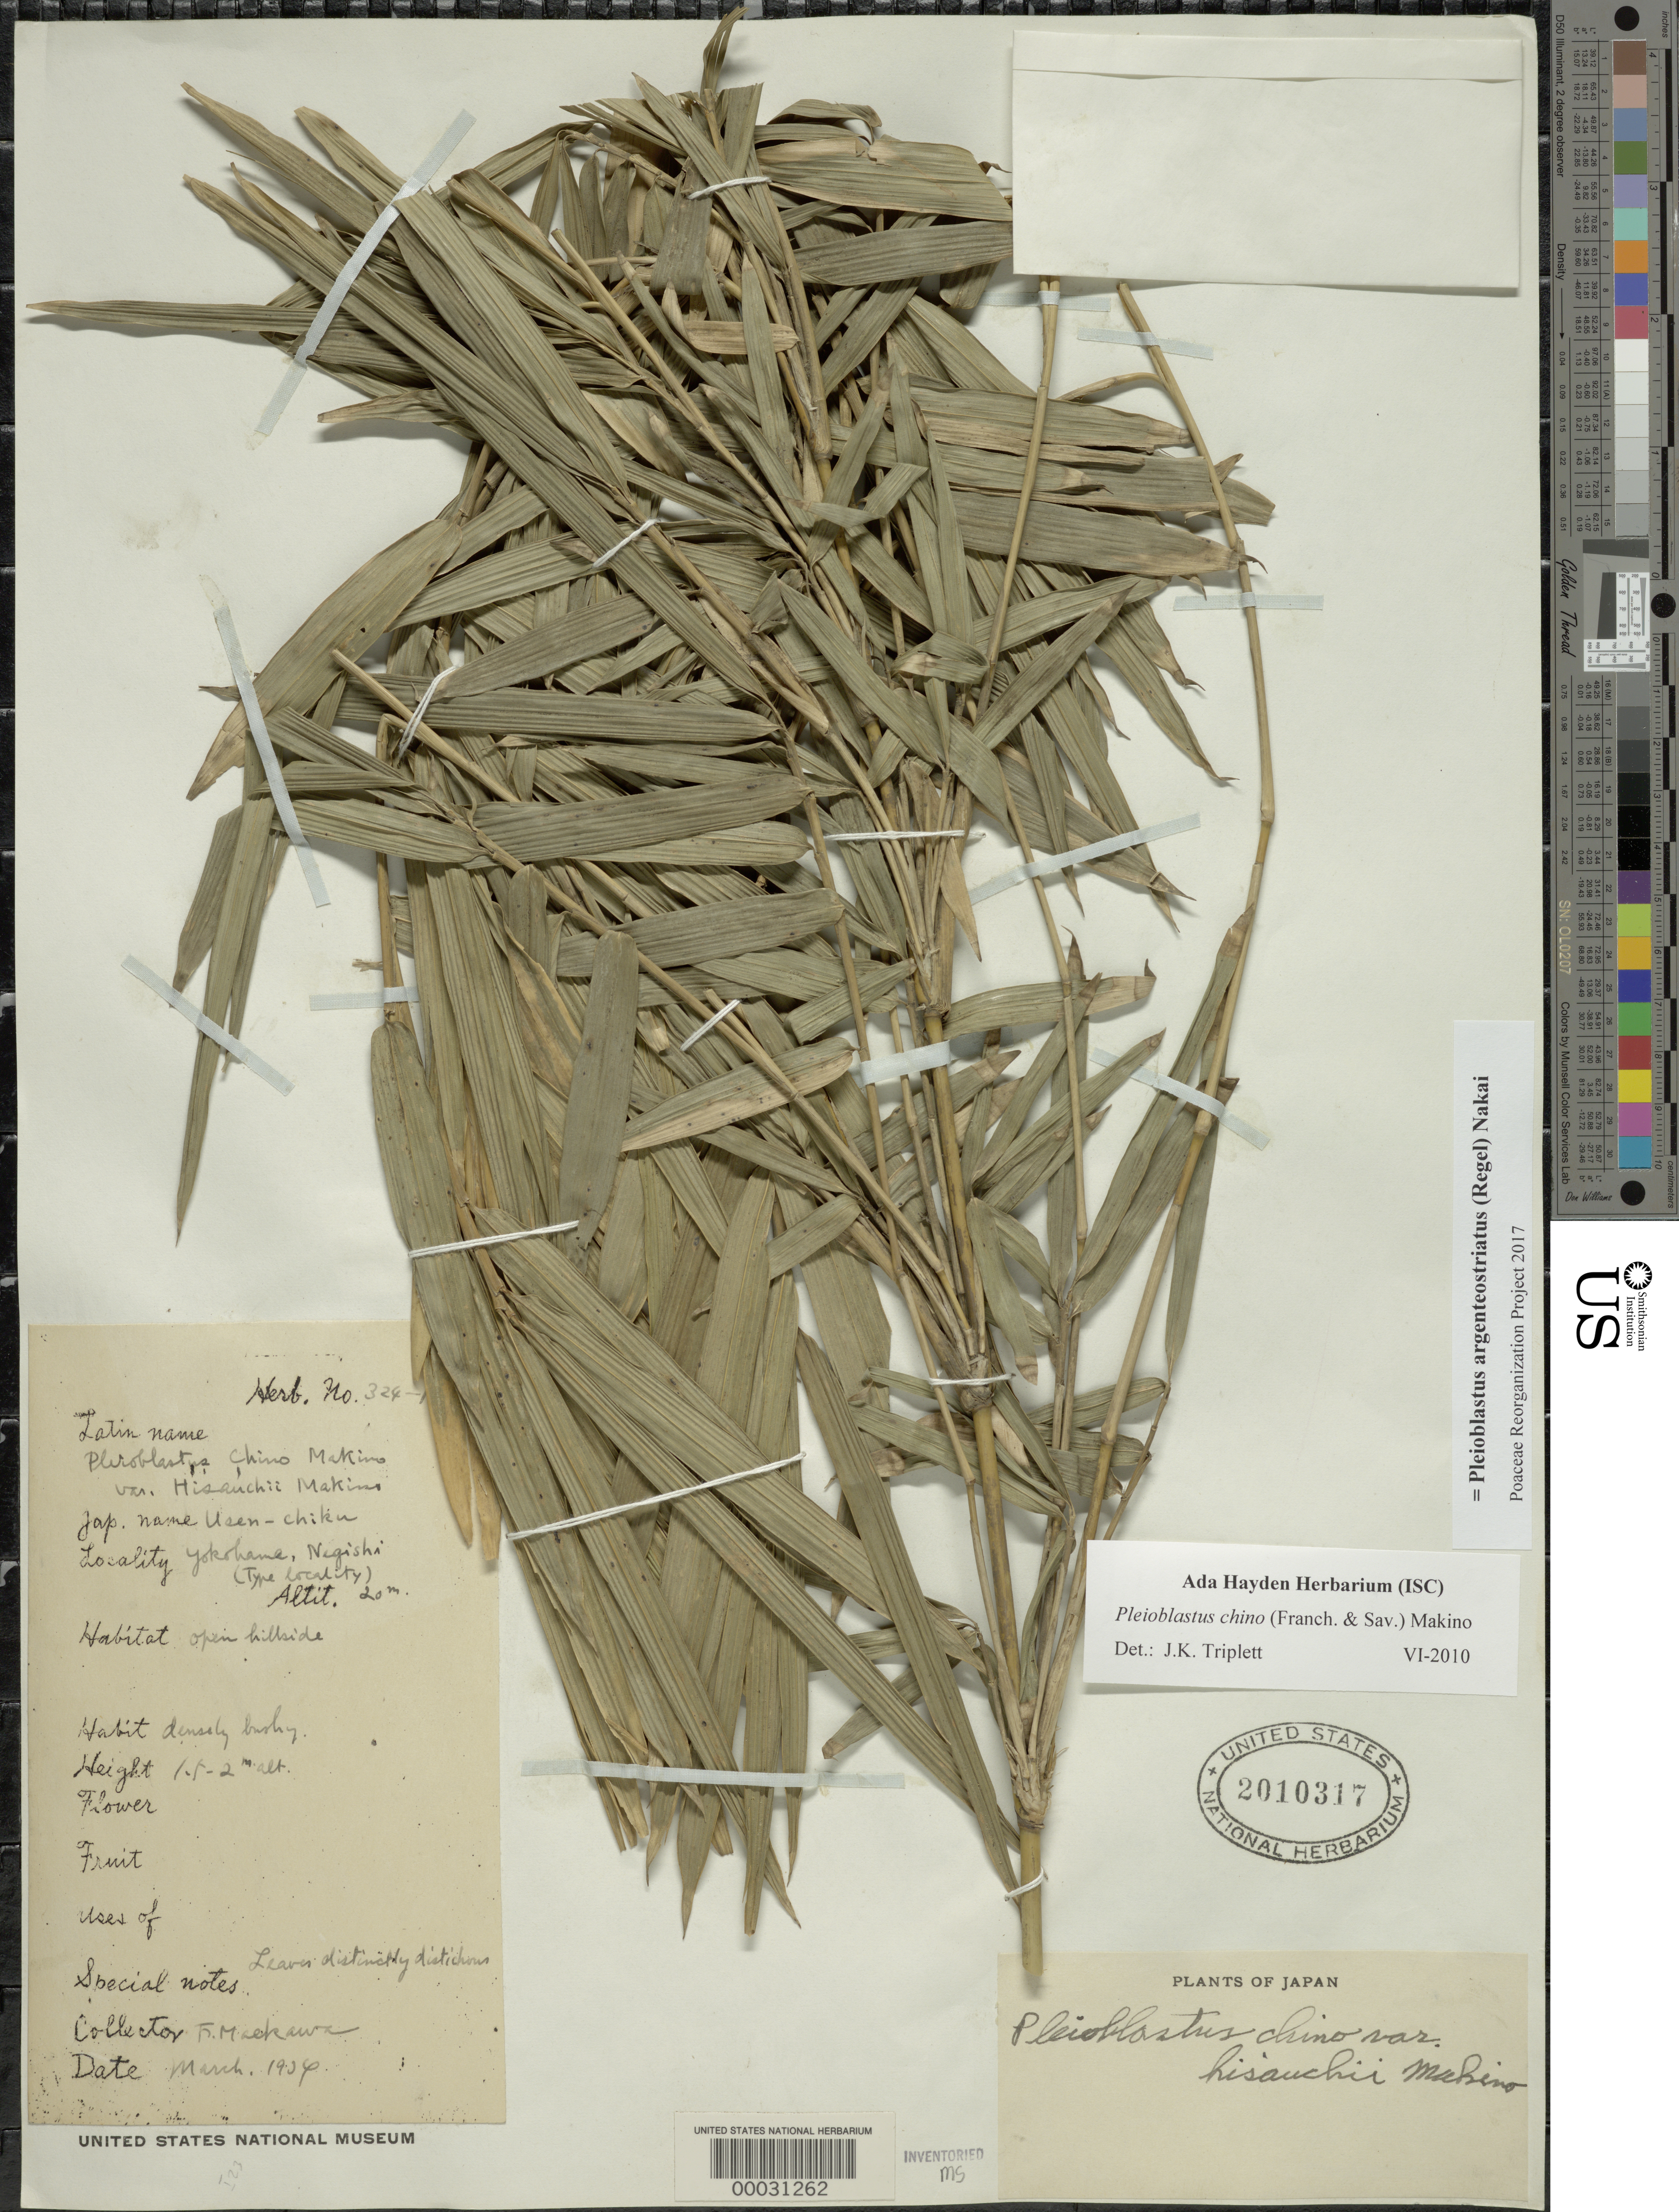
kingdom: Plantae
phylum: Tracheophyta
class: Liliopsida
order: Poales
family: Poaceae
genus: Pleioblastus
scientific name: Pleioblastus argenteostriatus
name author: (Regel) Nakai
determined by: Poaceae Reorganization Project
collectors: F. Maekawa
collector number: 324-1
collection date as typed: Mar 1906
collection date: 1906-03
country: Japan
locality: Yokohame, negishi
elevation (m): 20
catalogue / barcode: US 2010317